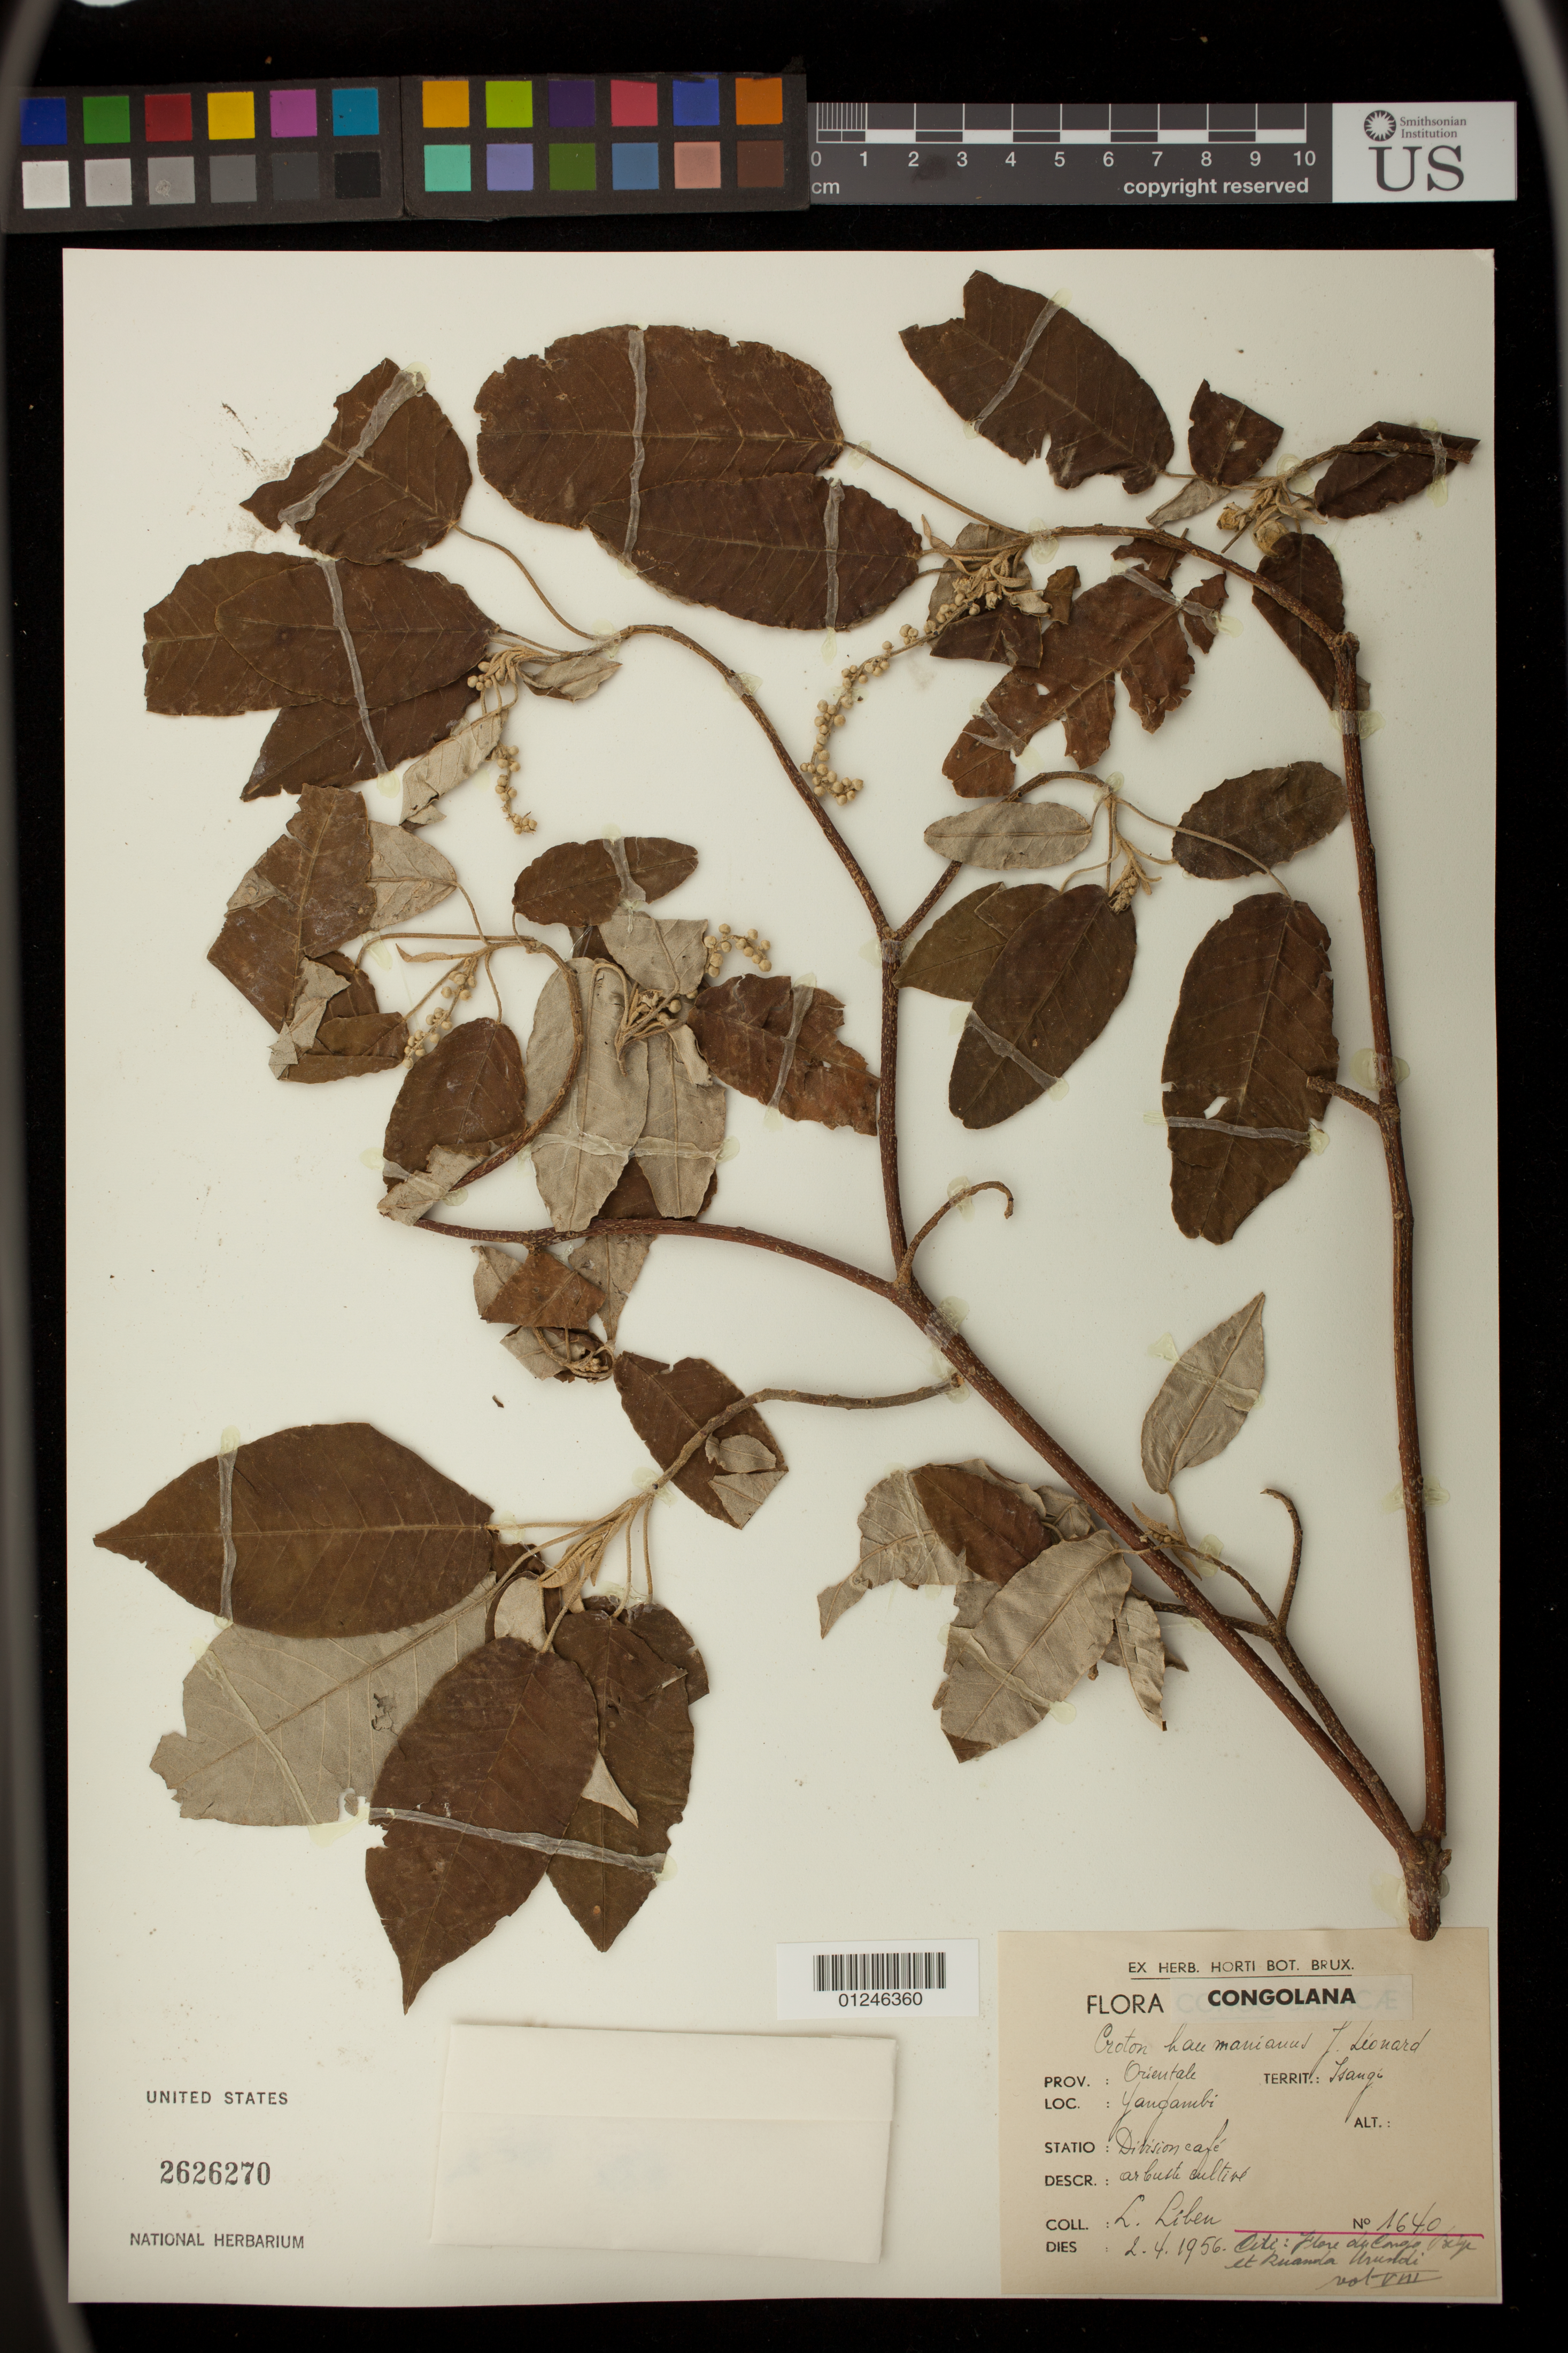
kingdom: Plantae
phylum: Tracheophyta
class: Magnoliopsida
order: Malpighiales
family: Euphorbiaceae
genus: Croton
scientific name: Croton haumanianus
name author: J. Léonard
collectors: L. Liben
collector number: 1640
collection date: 1956-02-04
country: Congo, Democratic Republic of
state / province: Kasaï-Oriental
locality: Orientale, Tsangi, Yangambi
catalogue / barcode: US 2626270